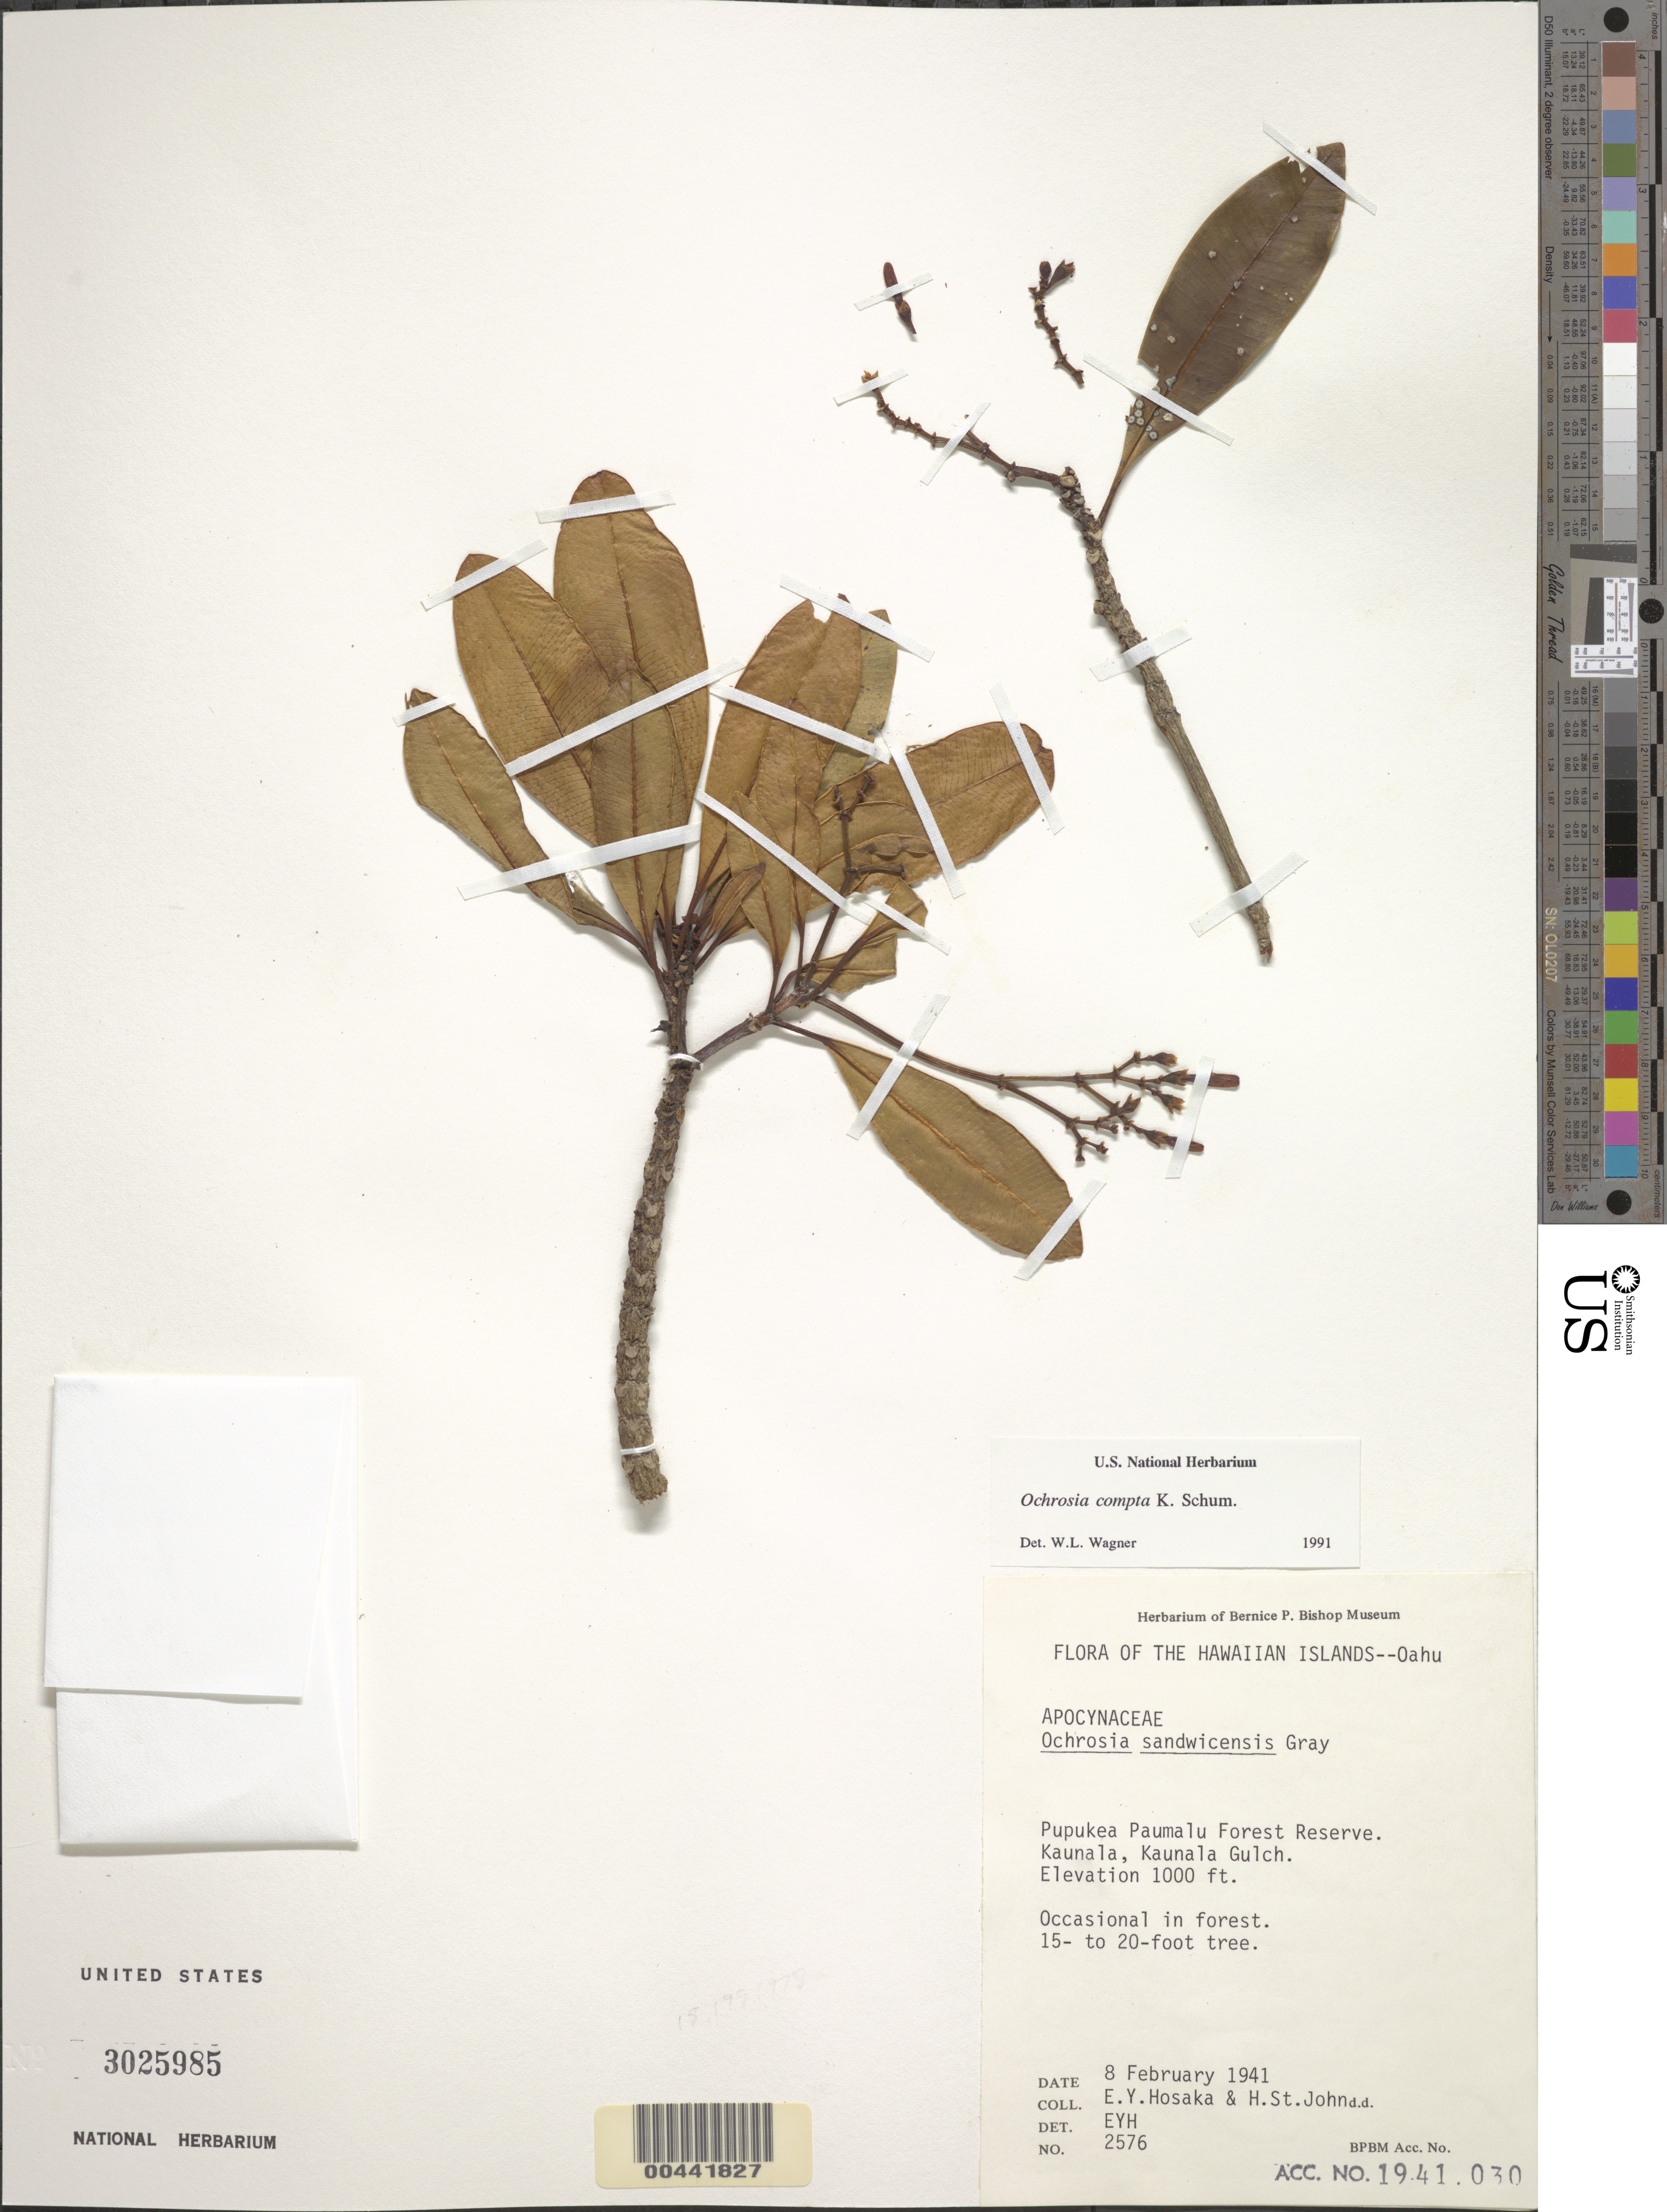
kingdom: Plantae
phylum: Tracheophyta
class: Magnoliopsida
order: Gentianales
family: Apocynaceae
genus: Ochrosia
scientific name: Ochrosia compta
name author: K. Schum.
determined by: Wagner, W. L., (BOT), Smithsonian Institution - National Museum of Natural History (UNITED STATES)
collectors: E. Y. Hosaka & H. St. John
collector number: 2576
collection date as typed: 8 Feb 1941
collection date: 1941-02-08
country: United States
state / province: Hawaii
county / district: Honolulu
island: Oahu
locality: Pupukea Paumalu Forest Reserve. Kaunala, Kaunala Gulch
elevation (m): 305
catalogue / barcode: US 3025985